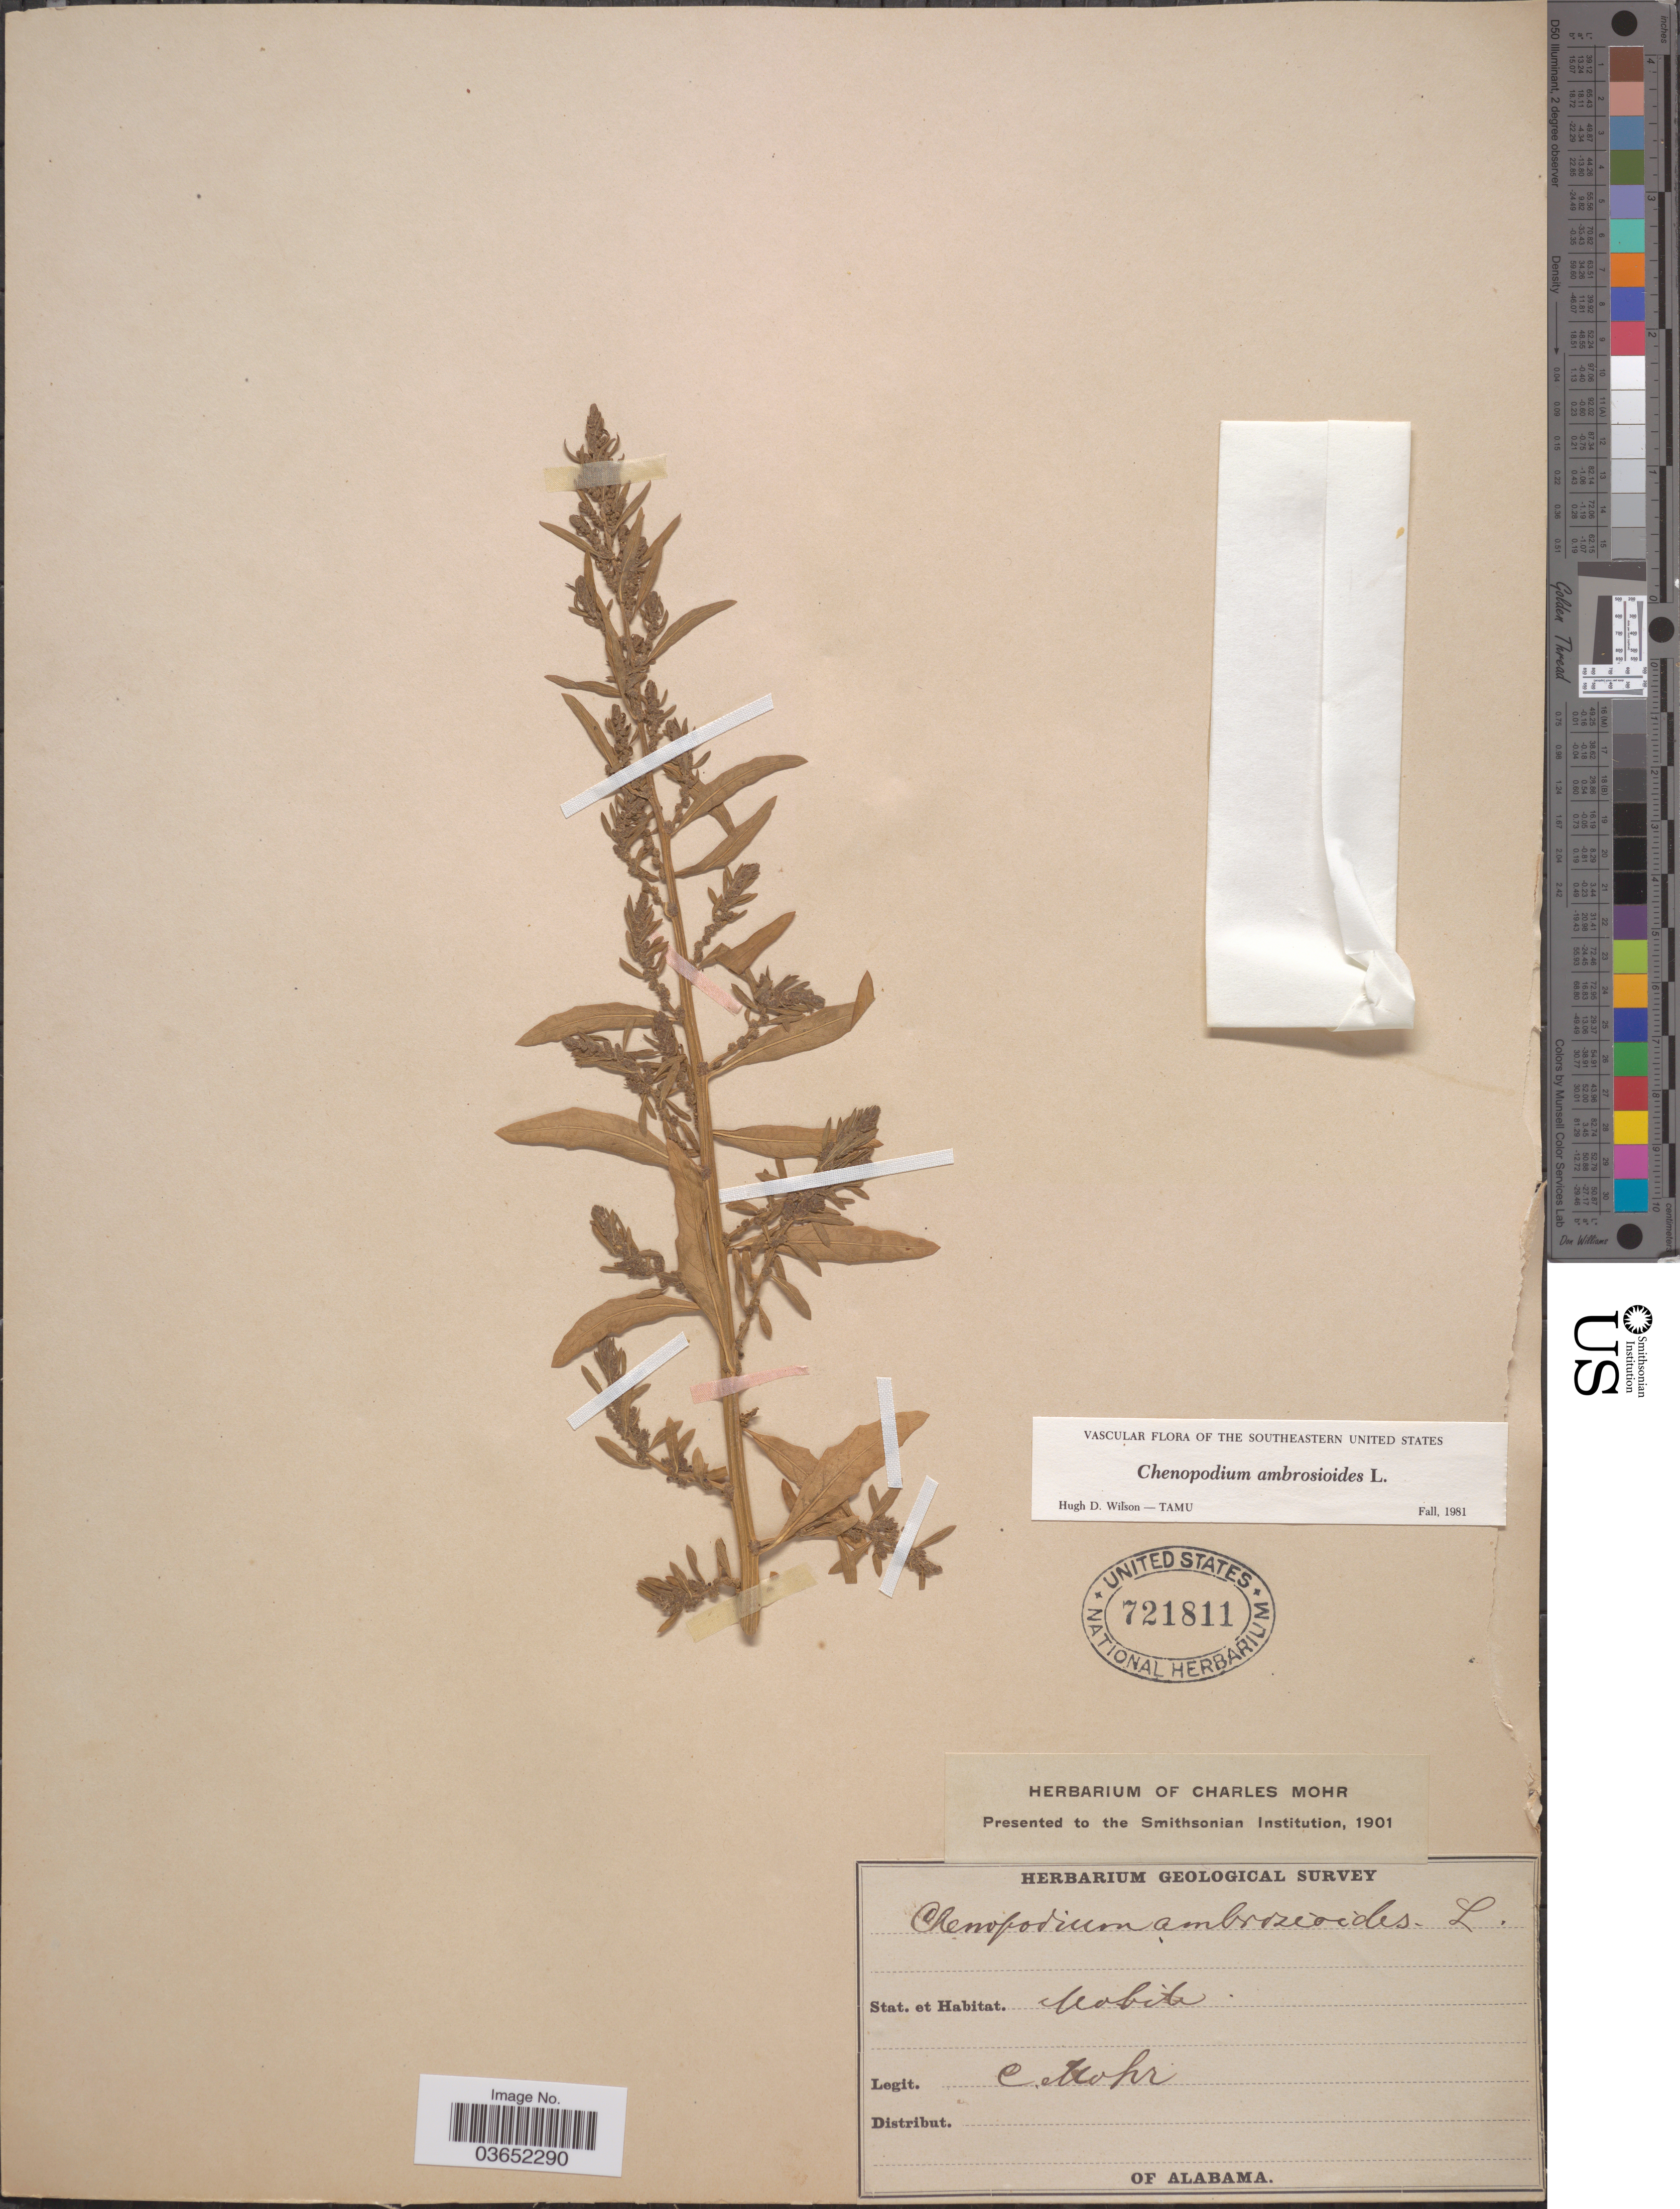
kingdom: Plantae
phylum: Tracheophyta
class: Magnoliopsida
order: Caryophyllales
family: Amaranthaceae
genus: Chenopodium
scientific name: Chenopodium ambrosioides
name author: L.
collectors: Mohr, C. T. (herbarium)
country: United States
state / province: Alabama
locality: Mobile.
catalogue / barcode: US 721811